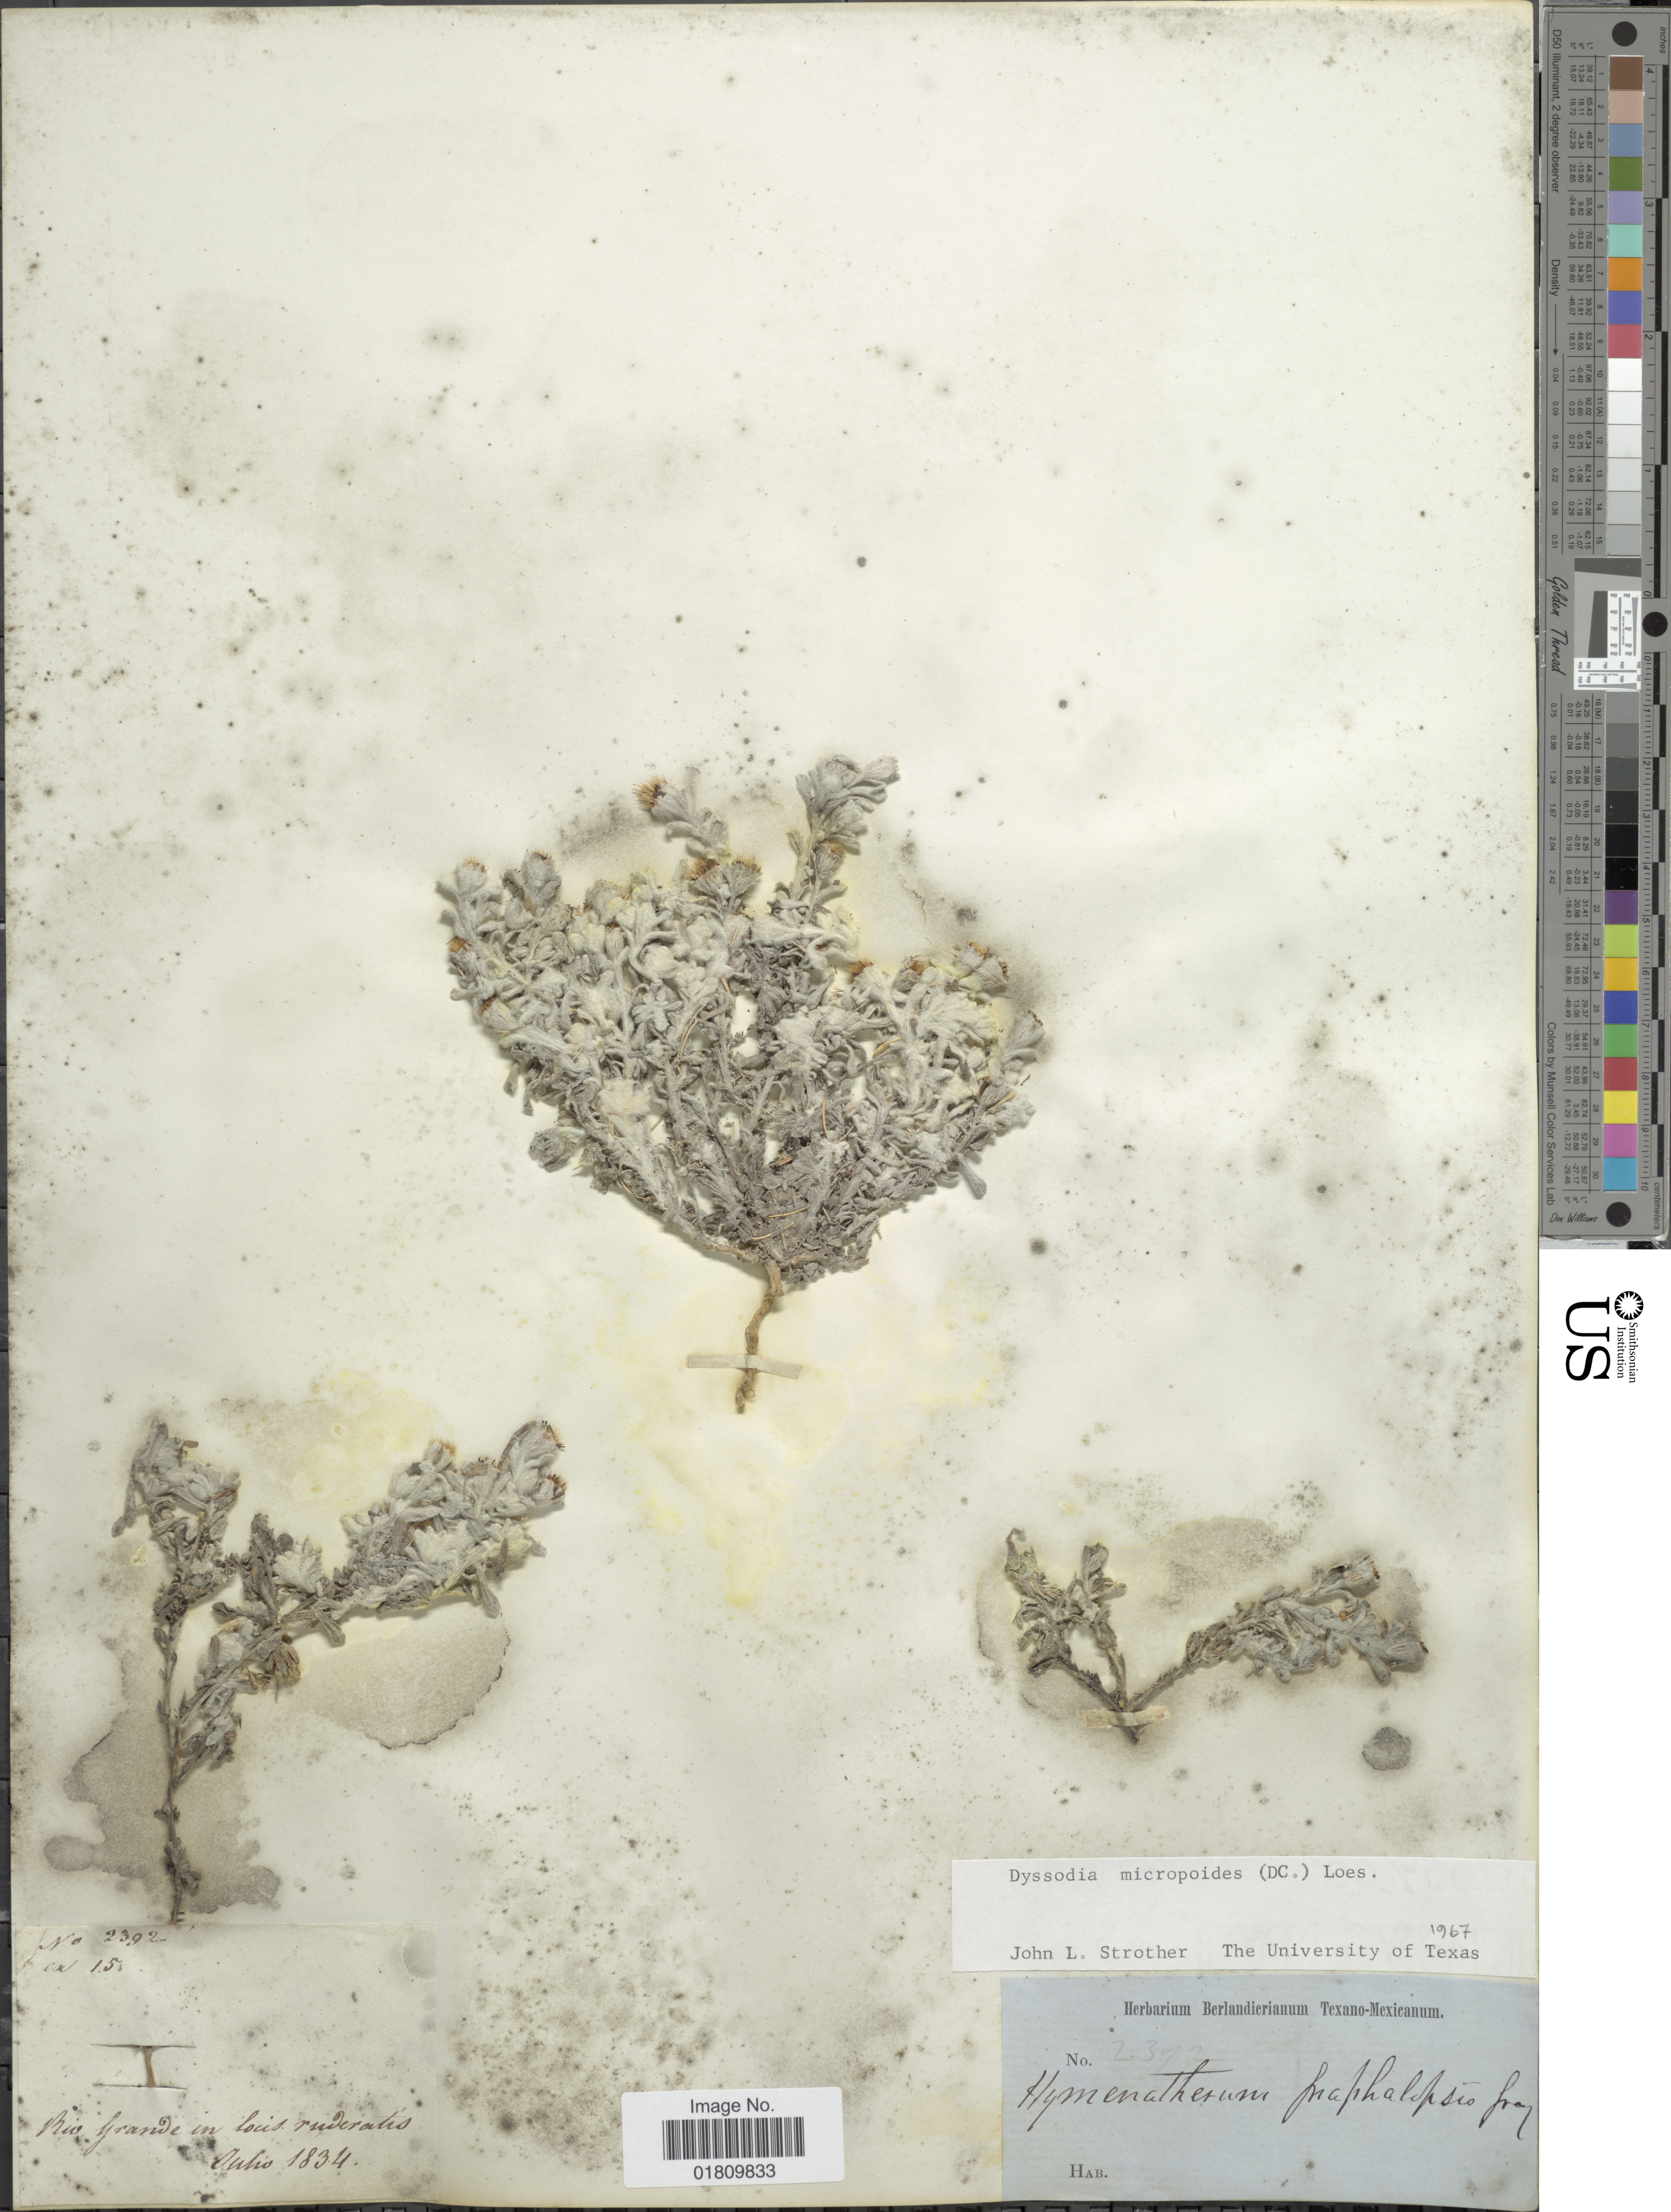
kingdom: Plantae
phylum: Tracheophyta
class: Magnoliopsida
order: Asterales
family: Asteraceae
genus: Thymophylla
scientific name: Thymophylla micropoides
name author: (DC.) Strother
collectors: ex Herb. Berlandierianum Texano-Mexicanum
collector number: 2392/15*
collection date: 1834-07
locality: Rio Grande in louis ruderatís [interpreted]